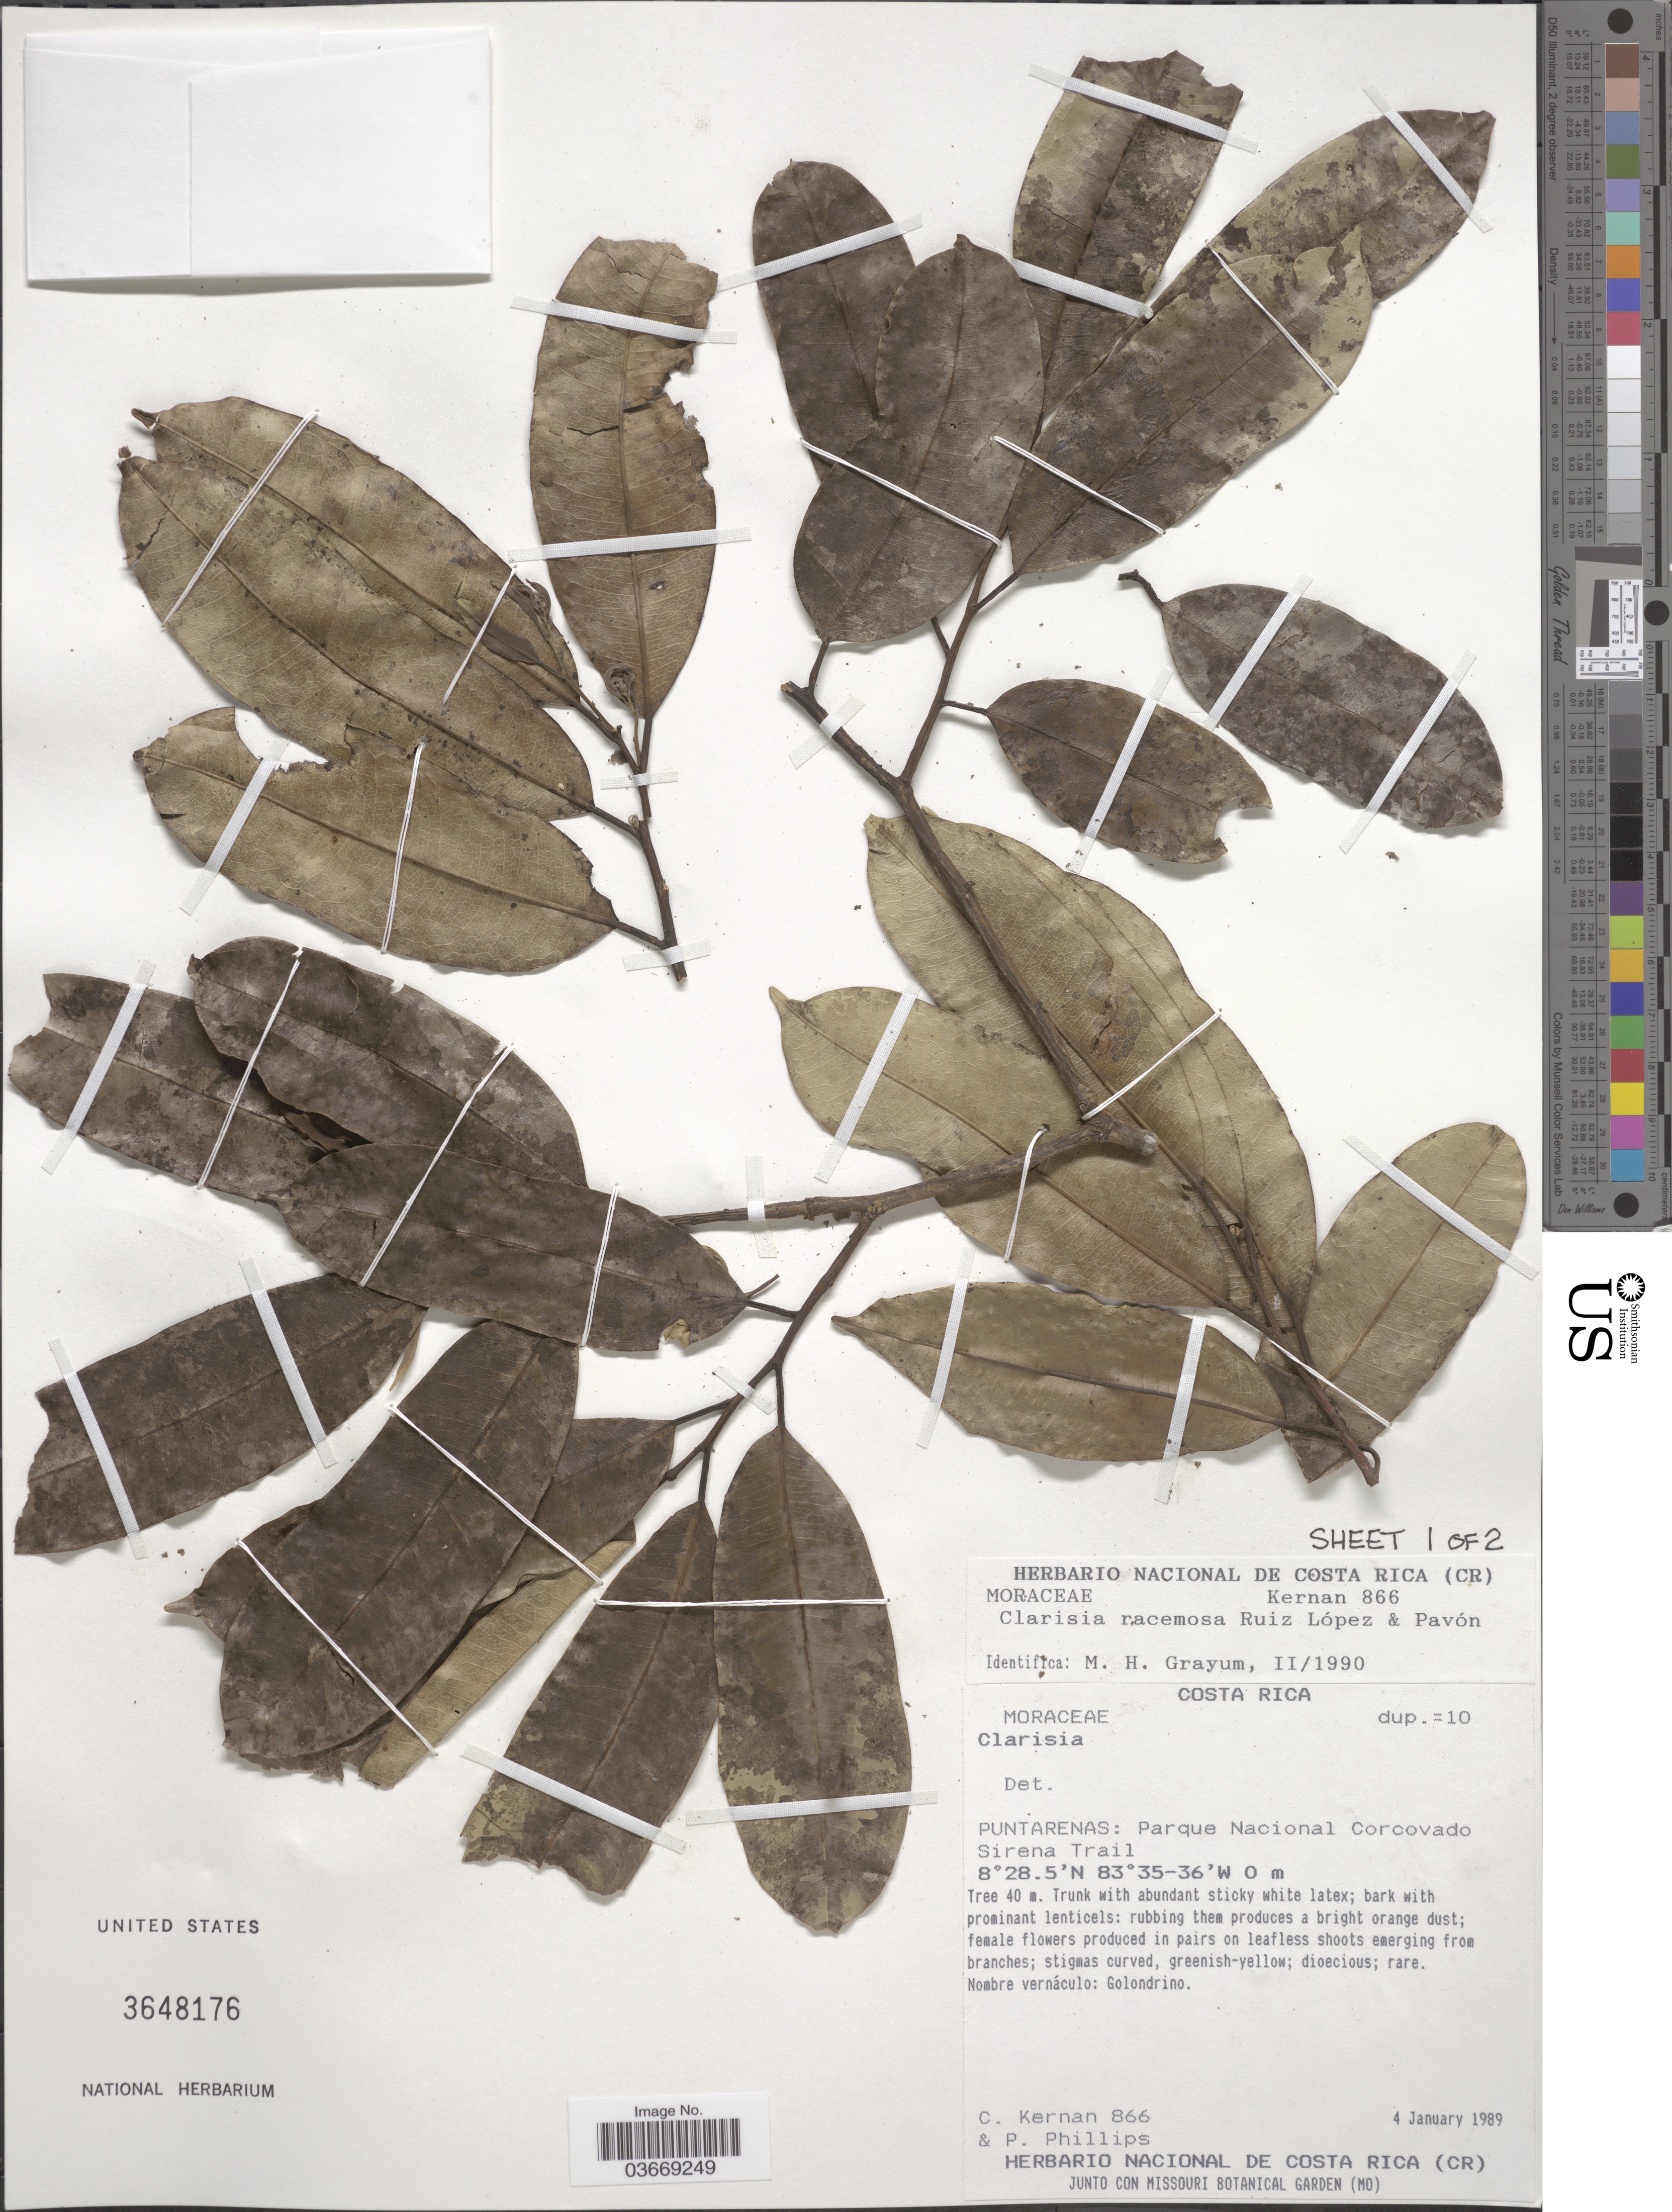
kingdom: Plantae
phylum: Tracheophyta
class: Magnoliopsida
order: Rosales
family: Moraceae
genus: Clarisia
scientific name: Clarisia racemosa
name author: Ruiz & Pav.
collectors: C. Kernan & P. Phillips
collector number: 866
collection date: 1989-01-04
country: Costa Rica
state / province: Puntarenas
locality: Parque Nacional Corcovado Sirena Trail.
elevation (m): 0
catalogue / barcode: US 3648176